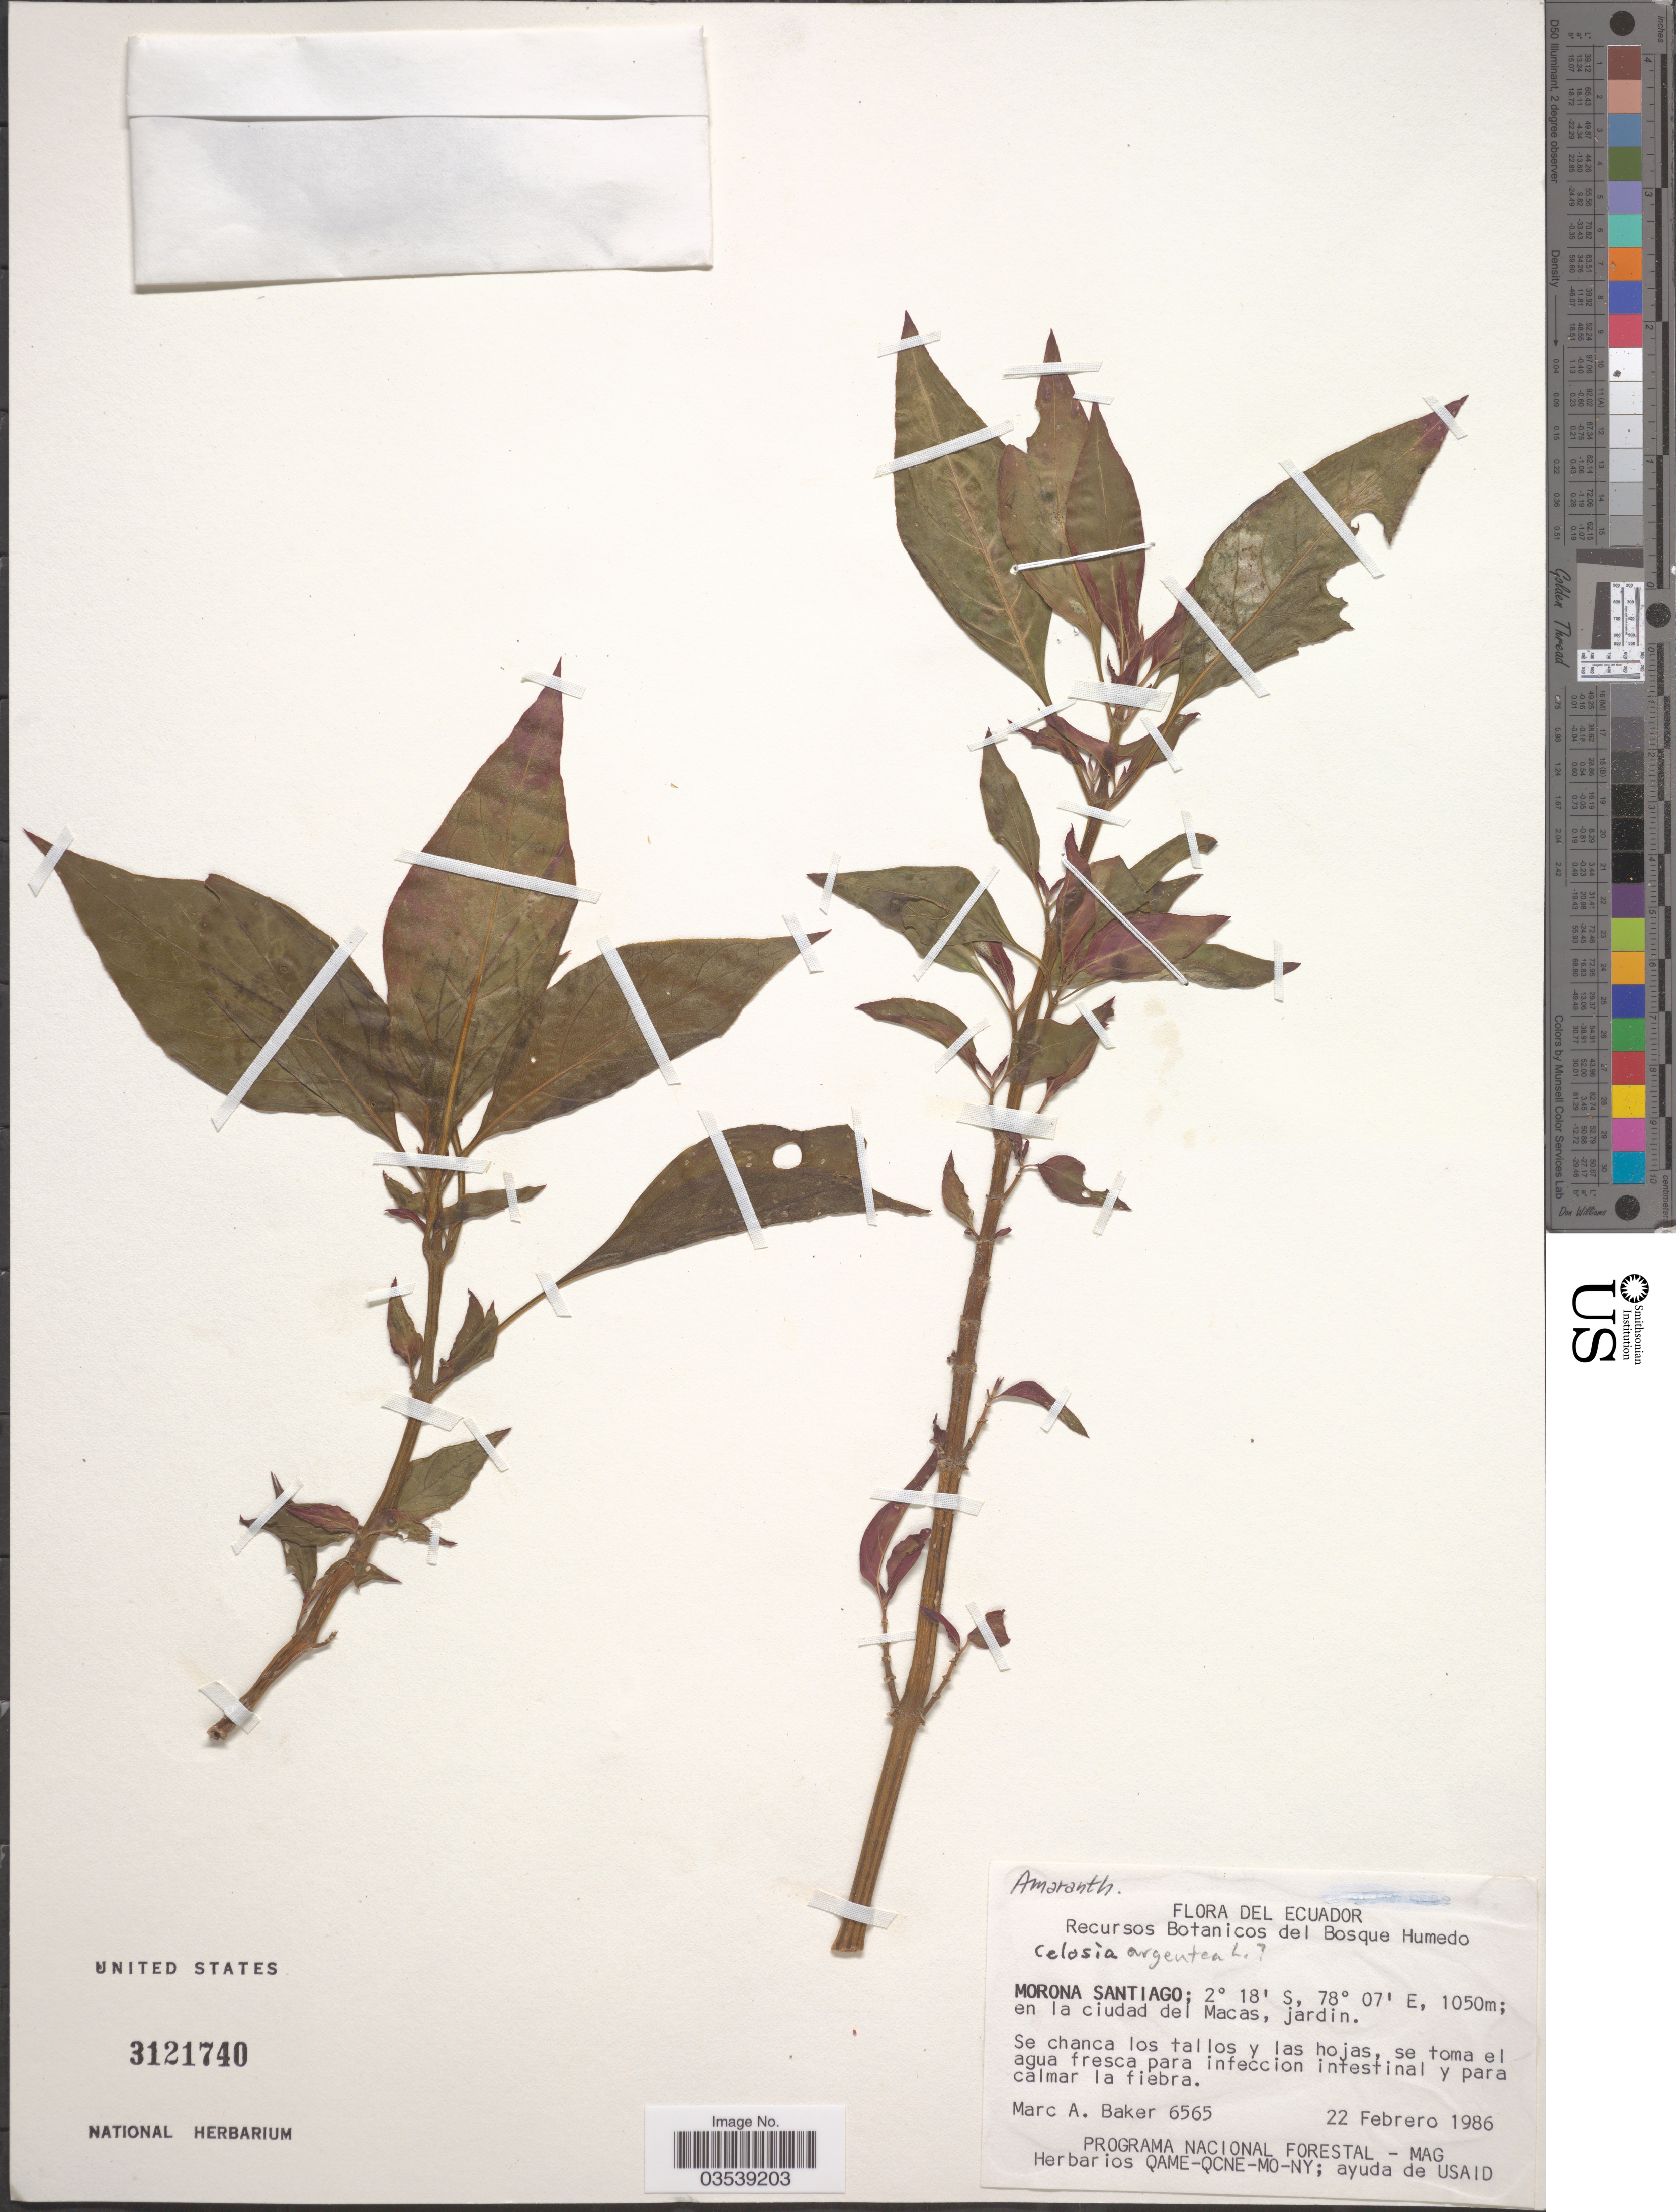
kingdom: Plantae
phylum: Tracheophyta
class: Magnoliopsida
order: Caryophyllales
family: Amaranthaceae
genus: Celosia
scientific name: Celosia argentea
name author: L.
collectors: M. A. Baker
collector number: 6565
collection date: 1986-02-22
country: Ecuador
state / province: Morona-Santiago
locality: En la ciudad del Macas, jardin.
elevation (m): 1050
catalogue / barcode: US 3121740